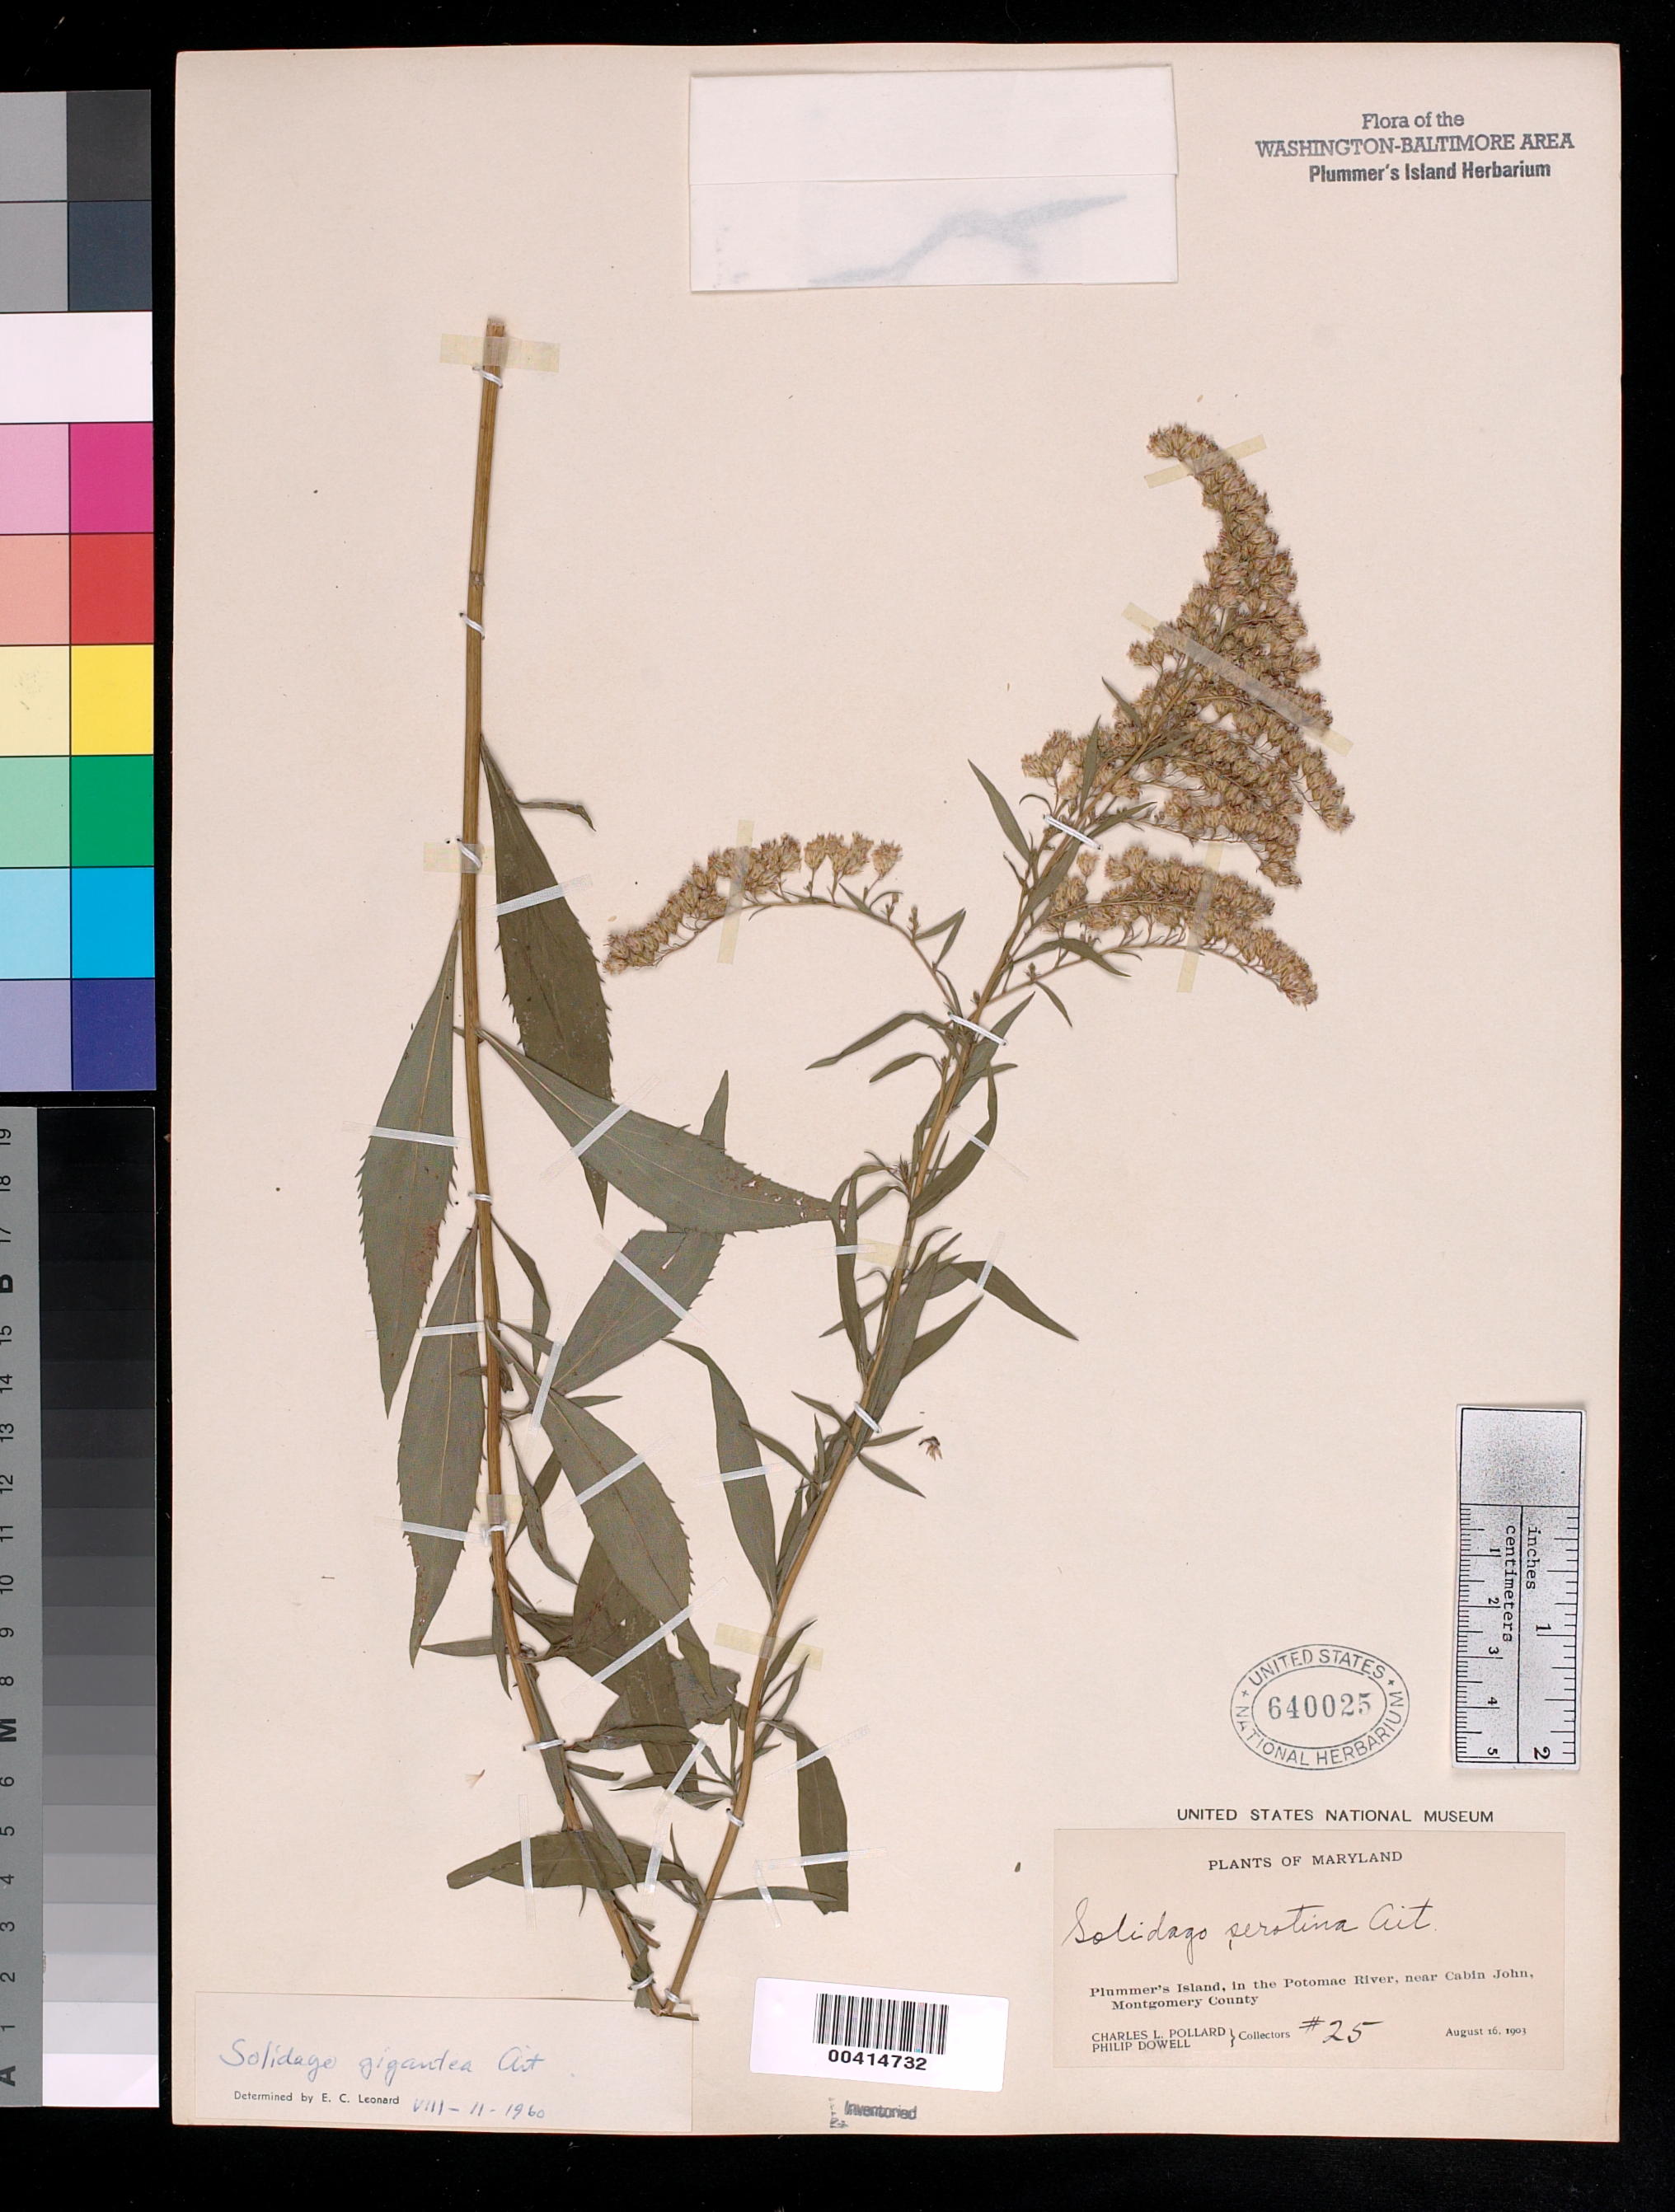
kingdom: Plantae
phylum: Tracheophyta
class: Magnoliopsida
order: Asterales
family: Asteraceae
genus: Solidago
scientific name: Solidago gigantea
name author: Aiton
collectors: C. L. Pollard & P. Dowell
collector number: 25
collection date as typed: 16 Aug 1903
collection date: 1903-08-16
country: United States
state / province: Maryland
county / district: Montgomery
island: Plummers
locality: Plummer's Island C. & O. Canal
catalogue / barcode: US 640025